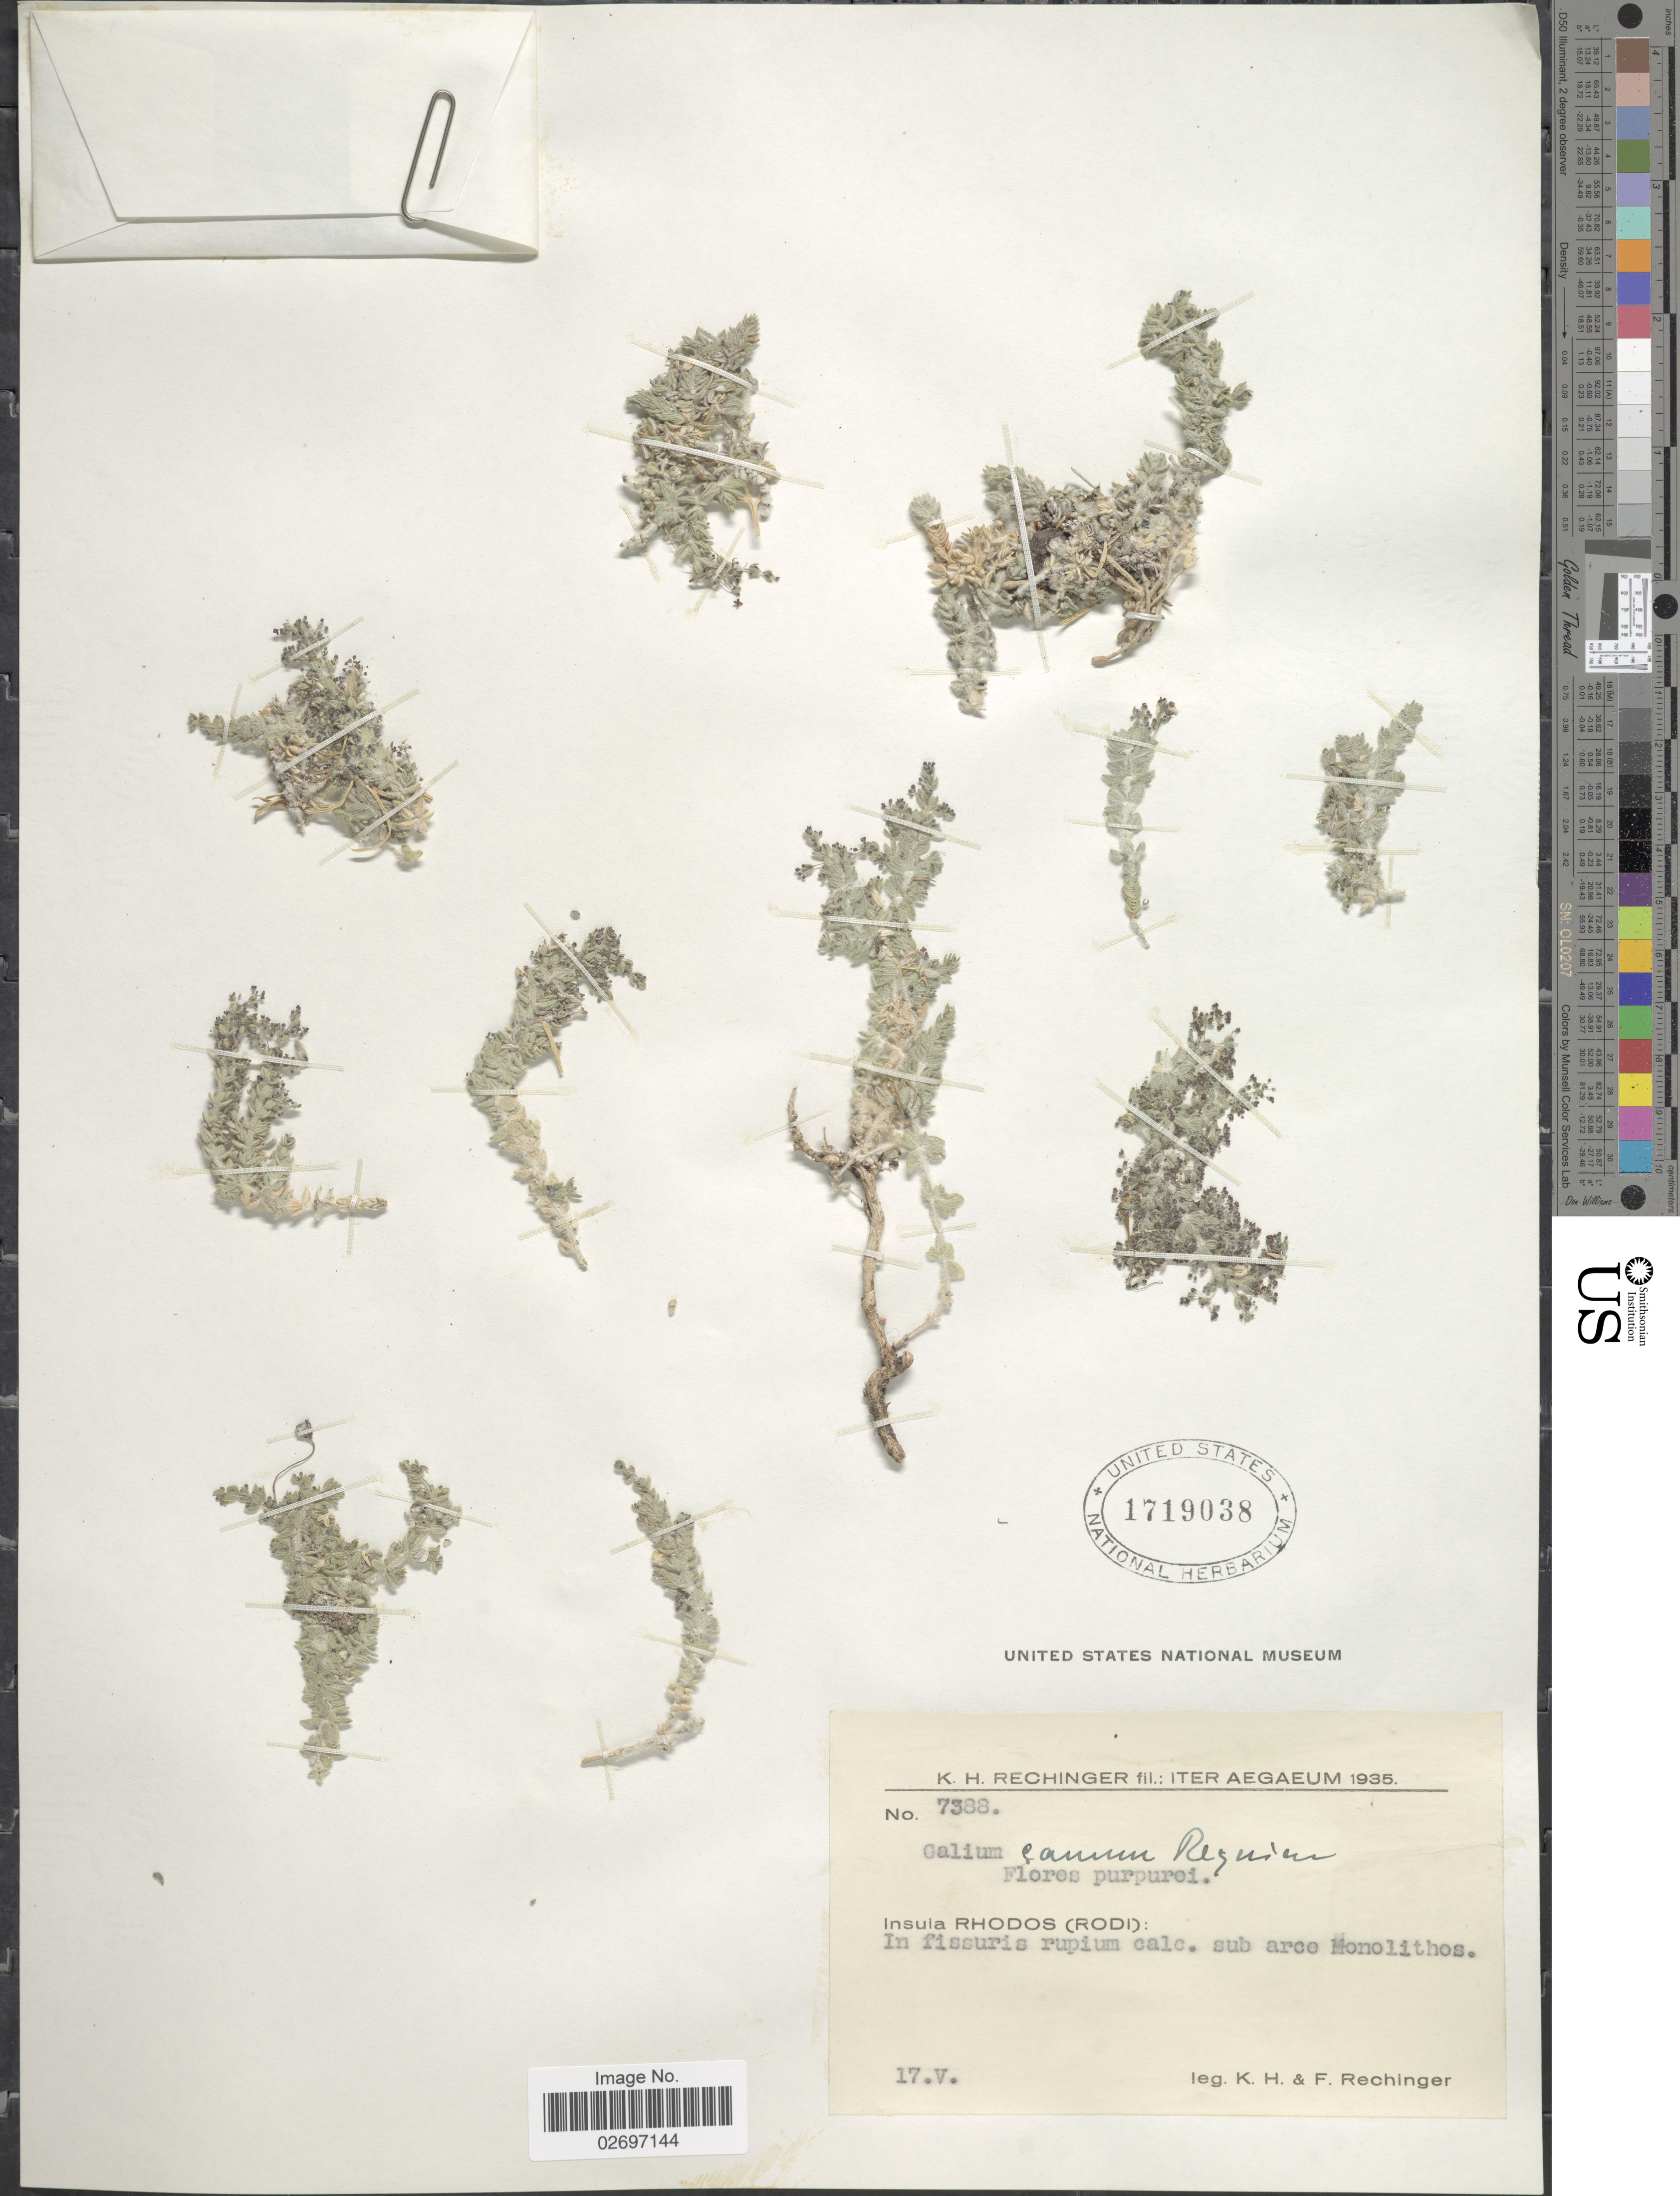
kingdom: Plantae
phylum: Tracheophyta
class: Magnoliopsida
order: Gentianales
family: Rubiaceae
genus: Galium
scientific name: Galium canum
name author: Req. ex DC.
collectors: K. H. Rechinger & F. Rechinger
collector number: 7388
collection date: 1935-05-17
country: Greece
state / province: South Aegean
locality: Aegaeum, Insula Rhodos (Rodi)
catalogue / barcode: US 1719038